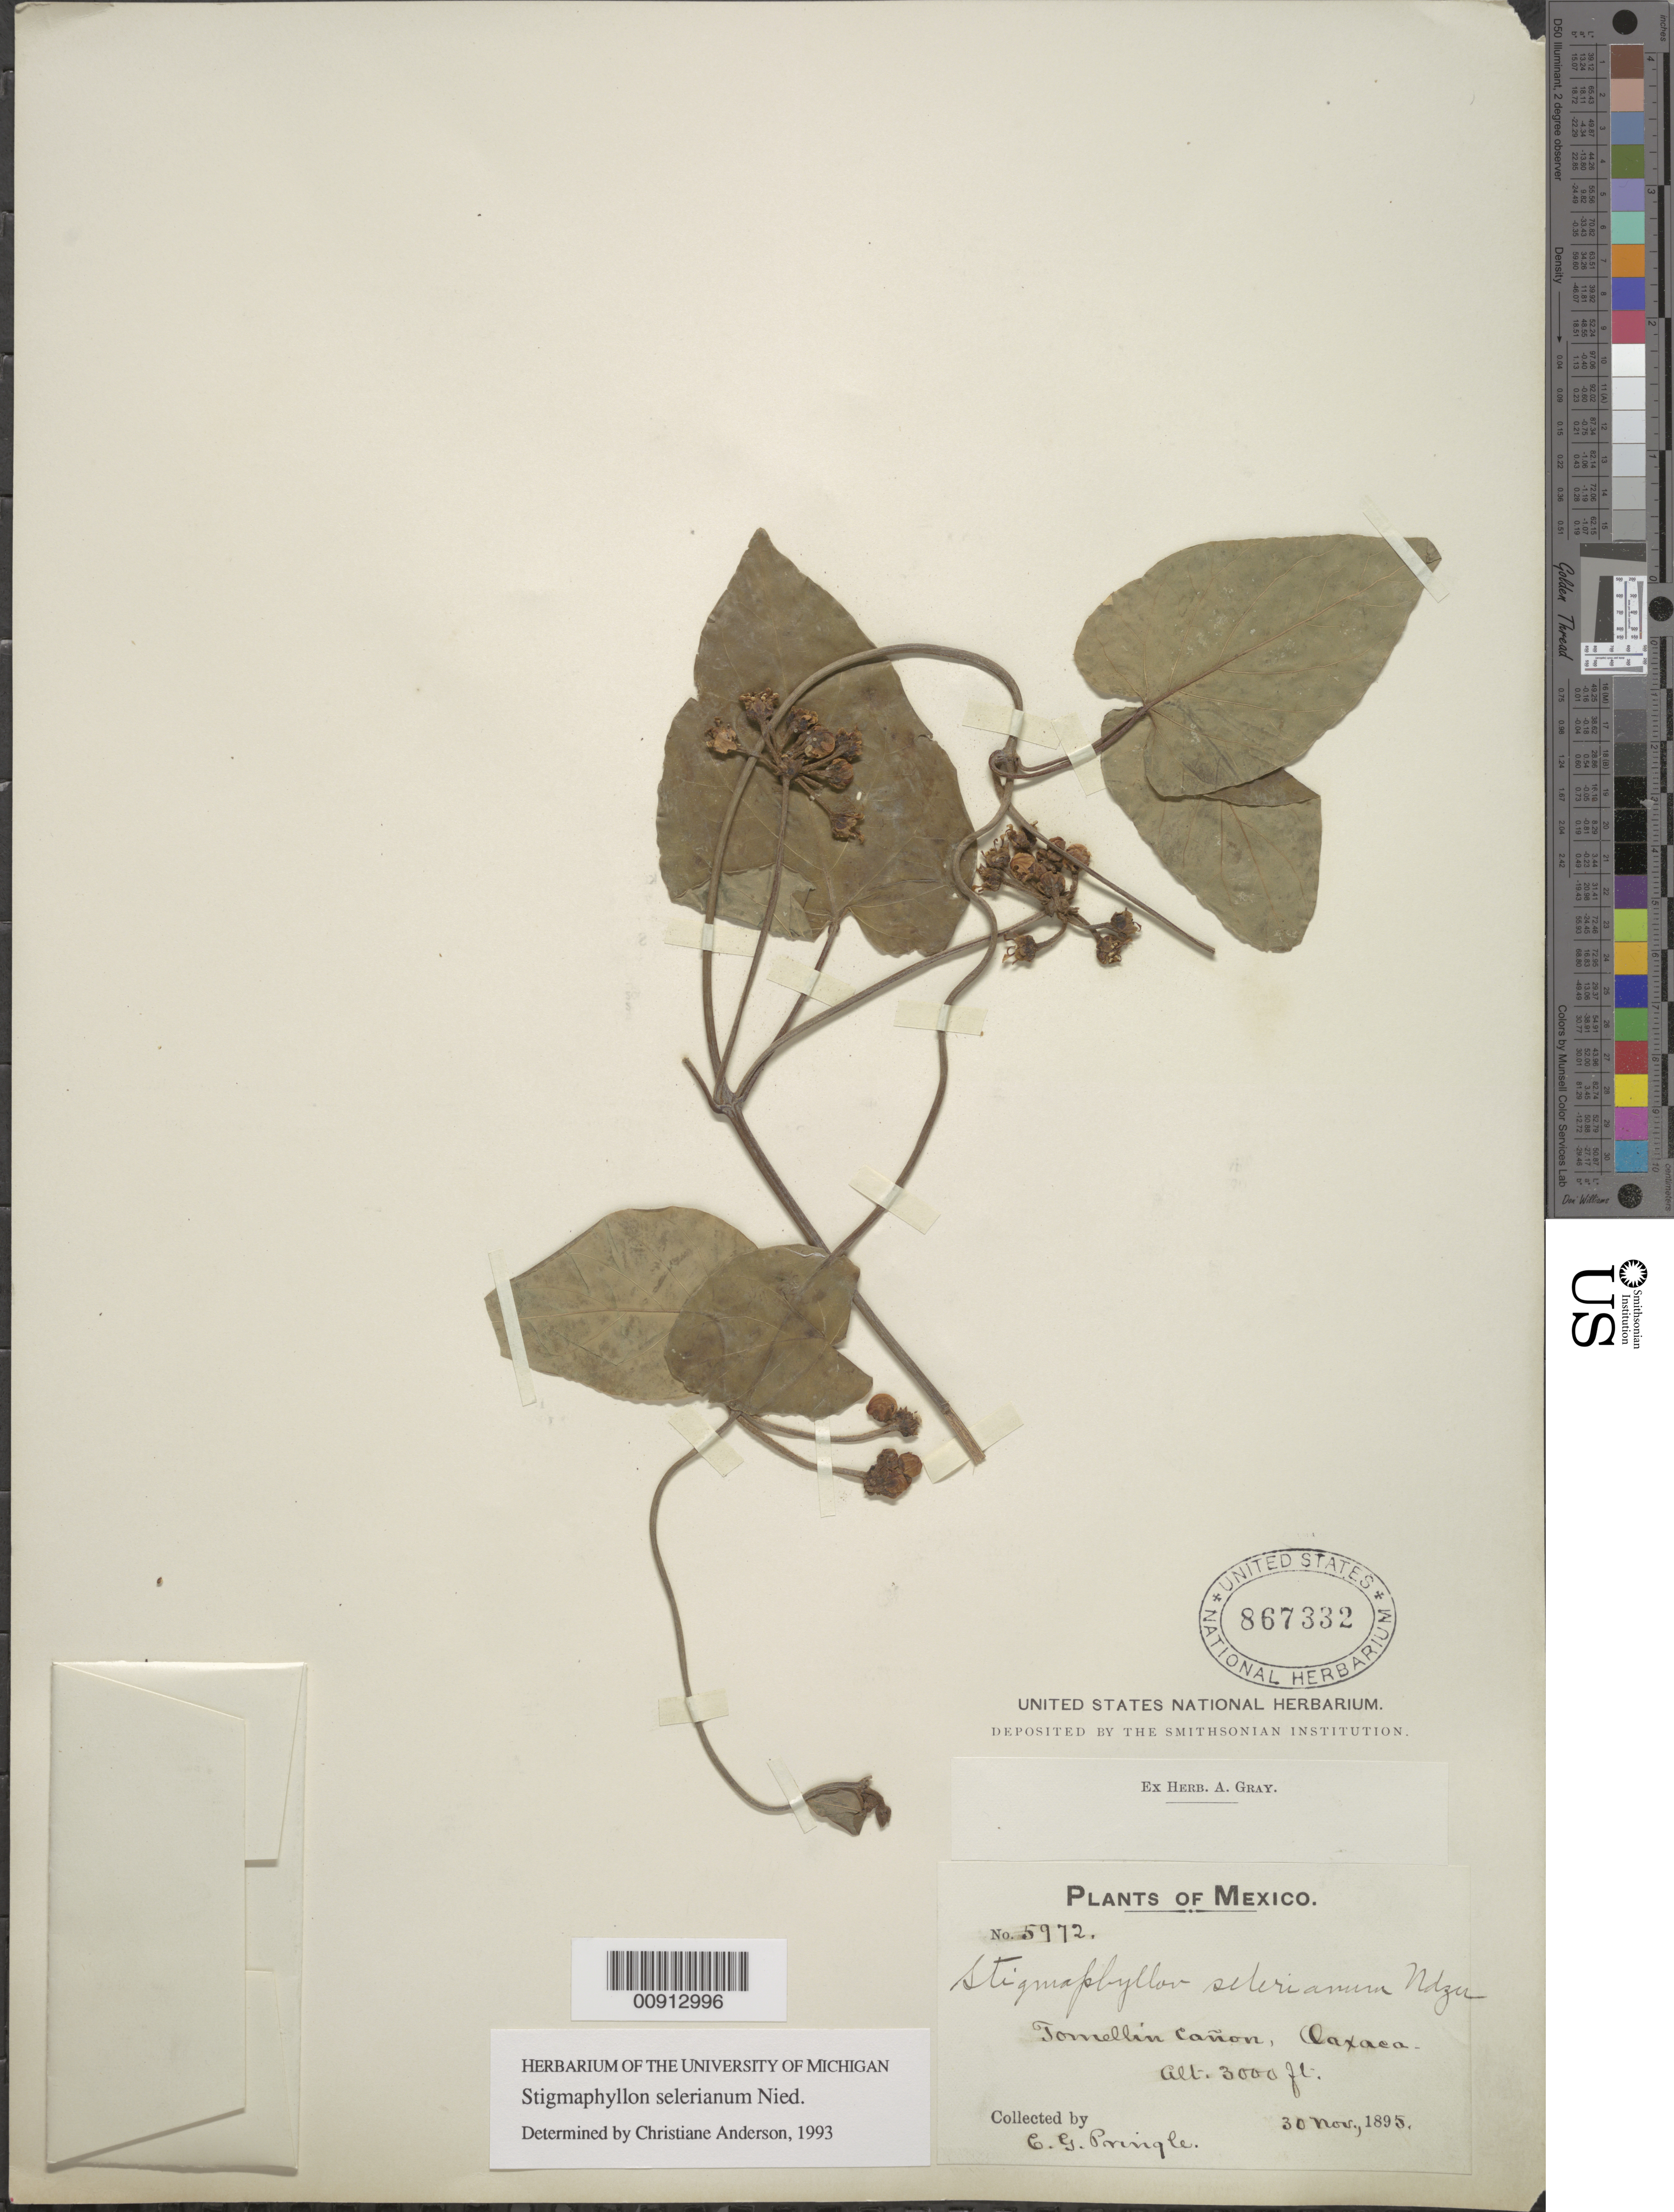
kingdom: Plantae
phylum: Tracheophyta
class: Magnoliopsida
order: Malpighiales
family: Malpighiaceae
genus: Stigmaphyllon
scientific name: Stigmaphyllon selerianum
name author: Nied.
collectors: C. G. Pringle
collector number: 5972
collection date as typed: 30 Nov 1895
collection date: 1895-11-30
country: Mexico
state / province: Oaxaca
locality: Tomellín Cañon, Oaxaca.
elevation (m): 914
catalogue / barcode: US 867332